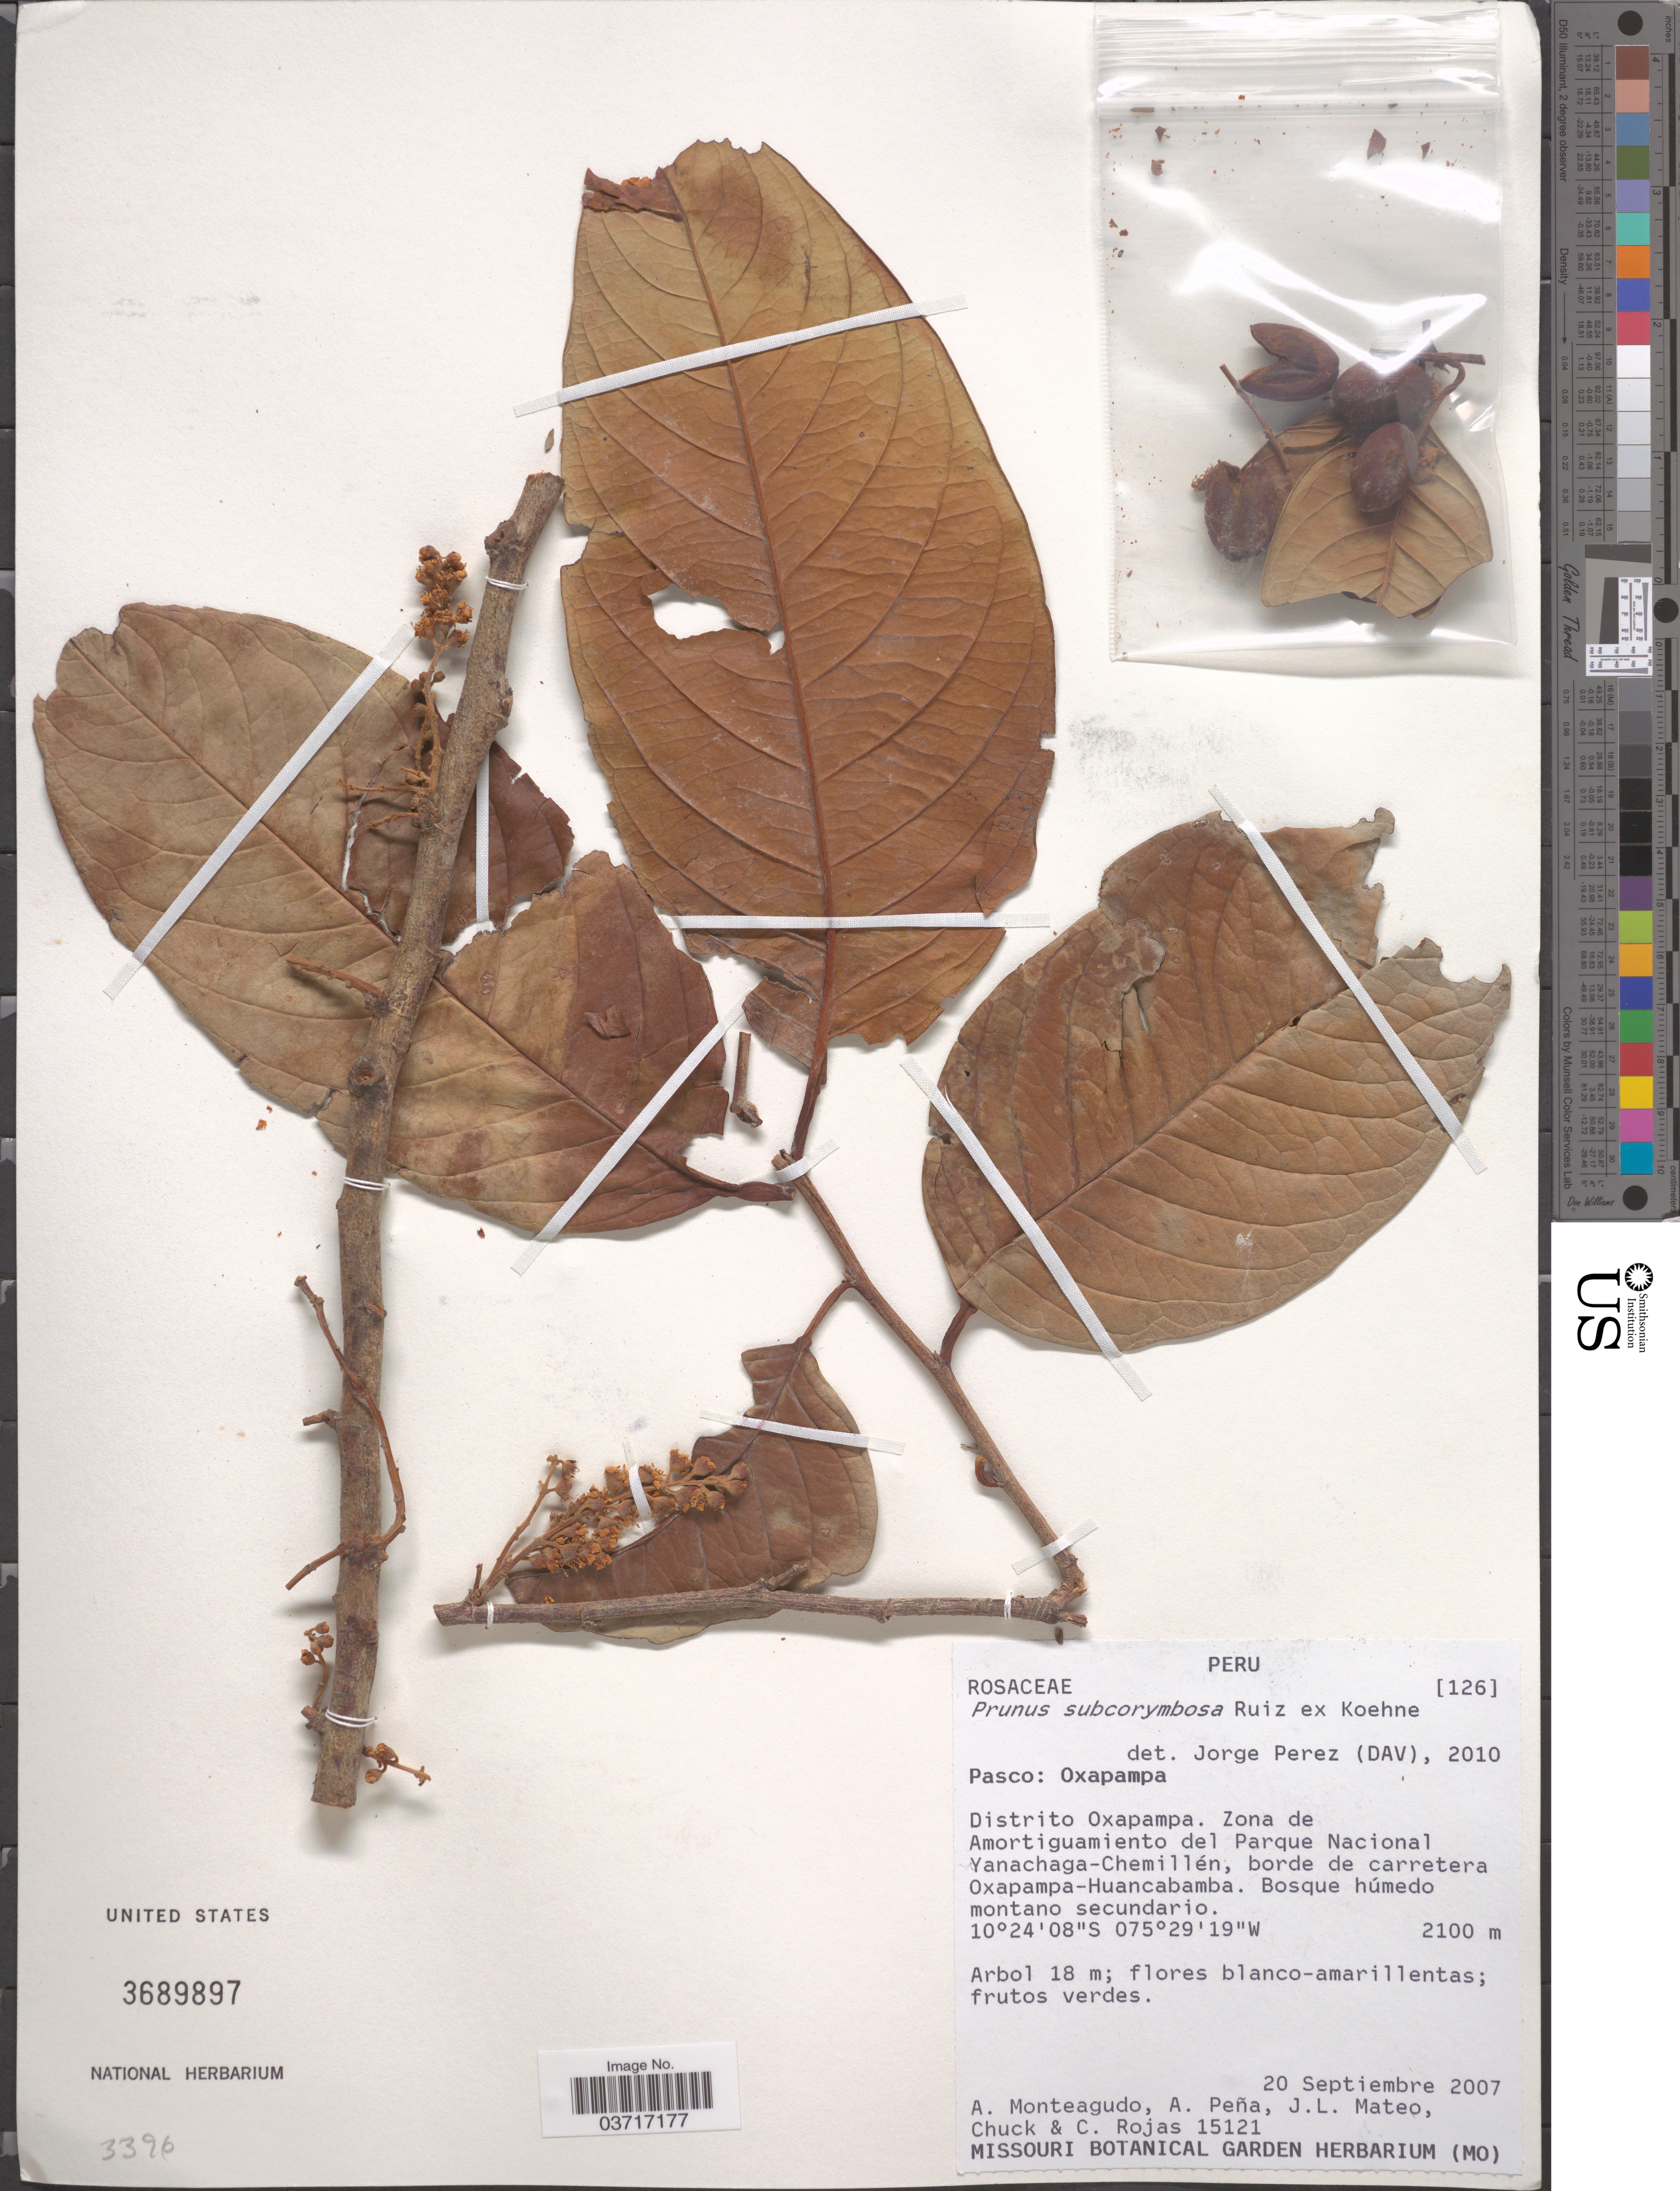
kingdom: Plantae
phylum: Tracheophyta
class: Magnoliopsida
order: Rosales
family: Rosaceae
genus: Prunus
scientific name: Prunus subcorymbosa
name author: Ruiz ex Koehne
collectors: A. Monteagudo, A. Peña, J. Mateo, Chuck & C. Rojas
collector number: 15121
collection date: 2007-09-20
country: Peru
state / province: Pasco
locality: Oxapampa. Distrito Oxapampa. Zona de Amortiguamiento del Parque Nacional Yanachaga-Chemillén, borde de carretera Oxapampa-Huancabamba.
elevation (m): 2100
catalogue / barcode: US 3689897